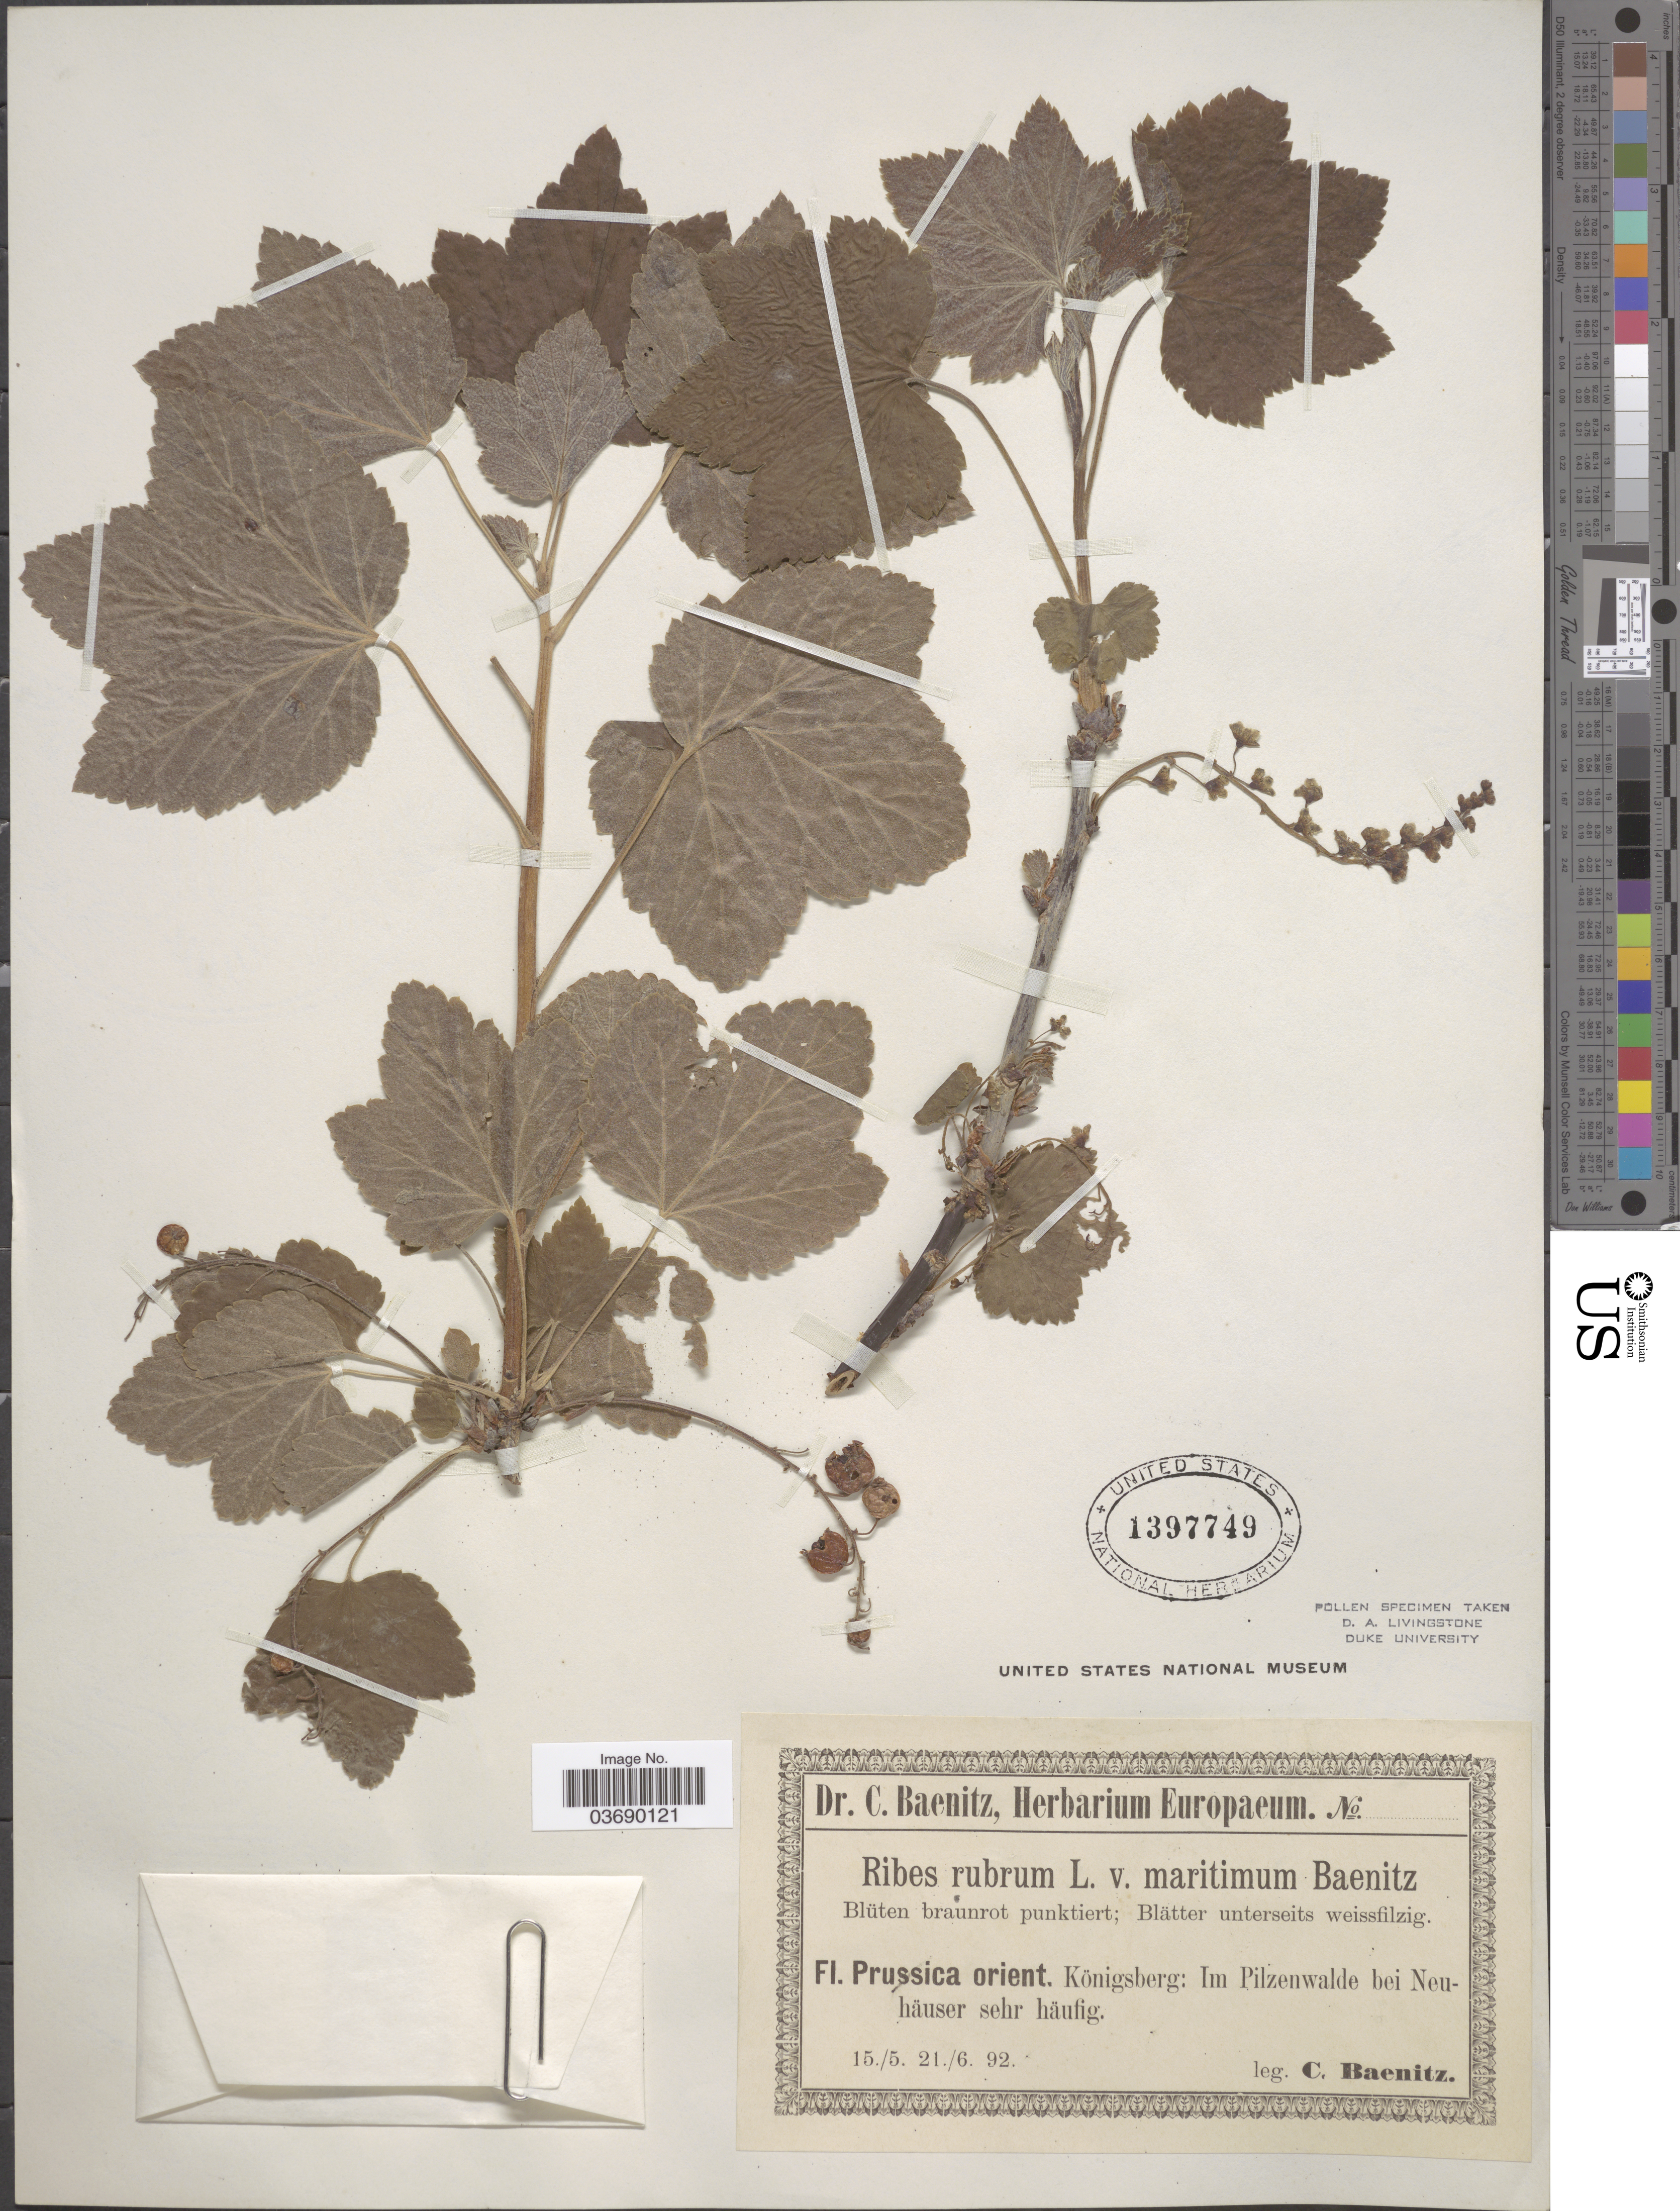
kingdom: Plantae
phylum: Tracheophyta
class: Magnoliopsida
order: Saxifragales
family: Grossulariaceae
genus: Ribes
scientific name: Ribes rubrum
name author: L.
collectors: C. G. Baenitz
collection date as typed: Transcribed d/m/y: 15/5/92 to 21/6/92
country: Russian Federation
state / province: Kaliningrad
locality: Prussica orient. Königsberg: Im Pilzenwalde bei Neuhäuser sehr häufig.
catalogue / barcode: US 1397749